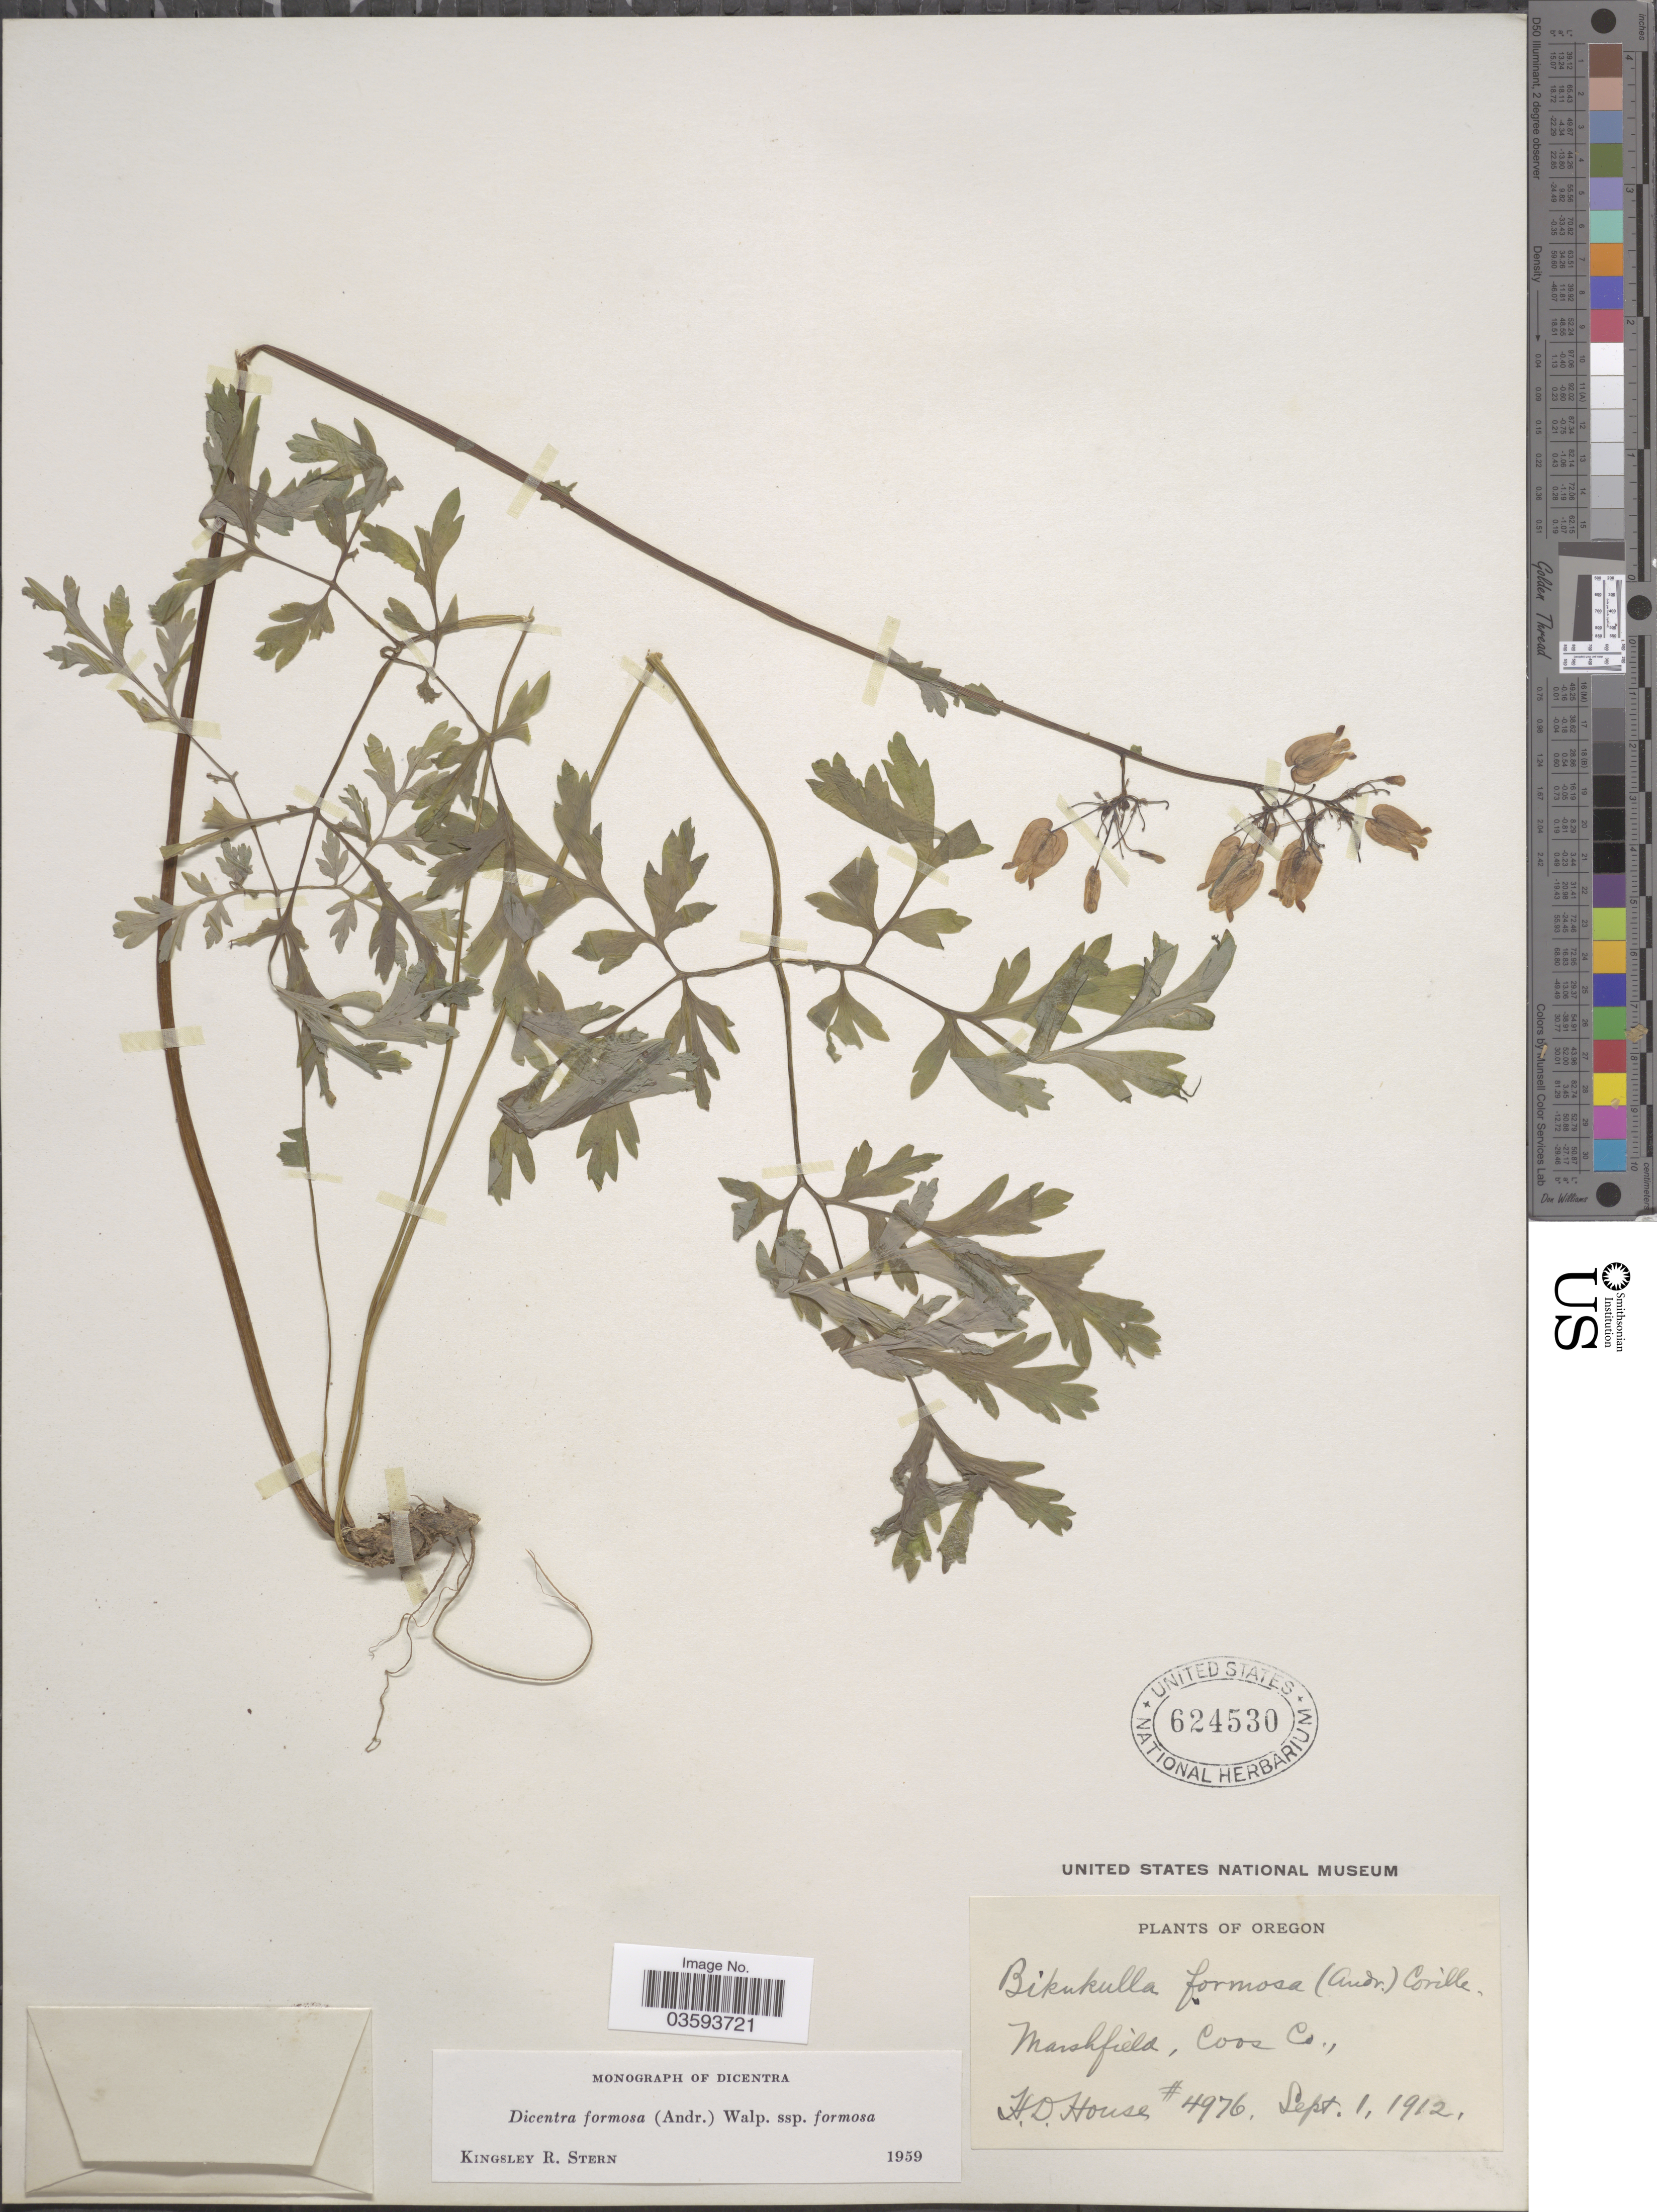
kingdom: Plantae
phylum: Tracheophyta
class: Magnoliopsida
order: Ranunculales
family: Papaveraceae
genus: Dicentra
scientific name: Dicentra formosa subsp. formosa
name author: (Haw.) Walp.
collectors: H. D. House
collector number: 4976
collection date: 1912-09-01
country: United States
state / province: Oregon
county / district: Coos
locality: Marshfield, Coos Co.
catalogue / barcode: US 624530